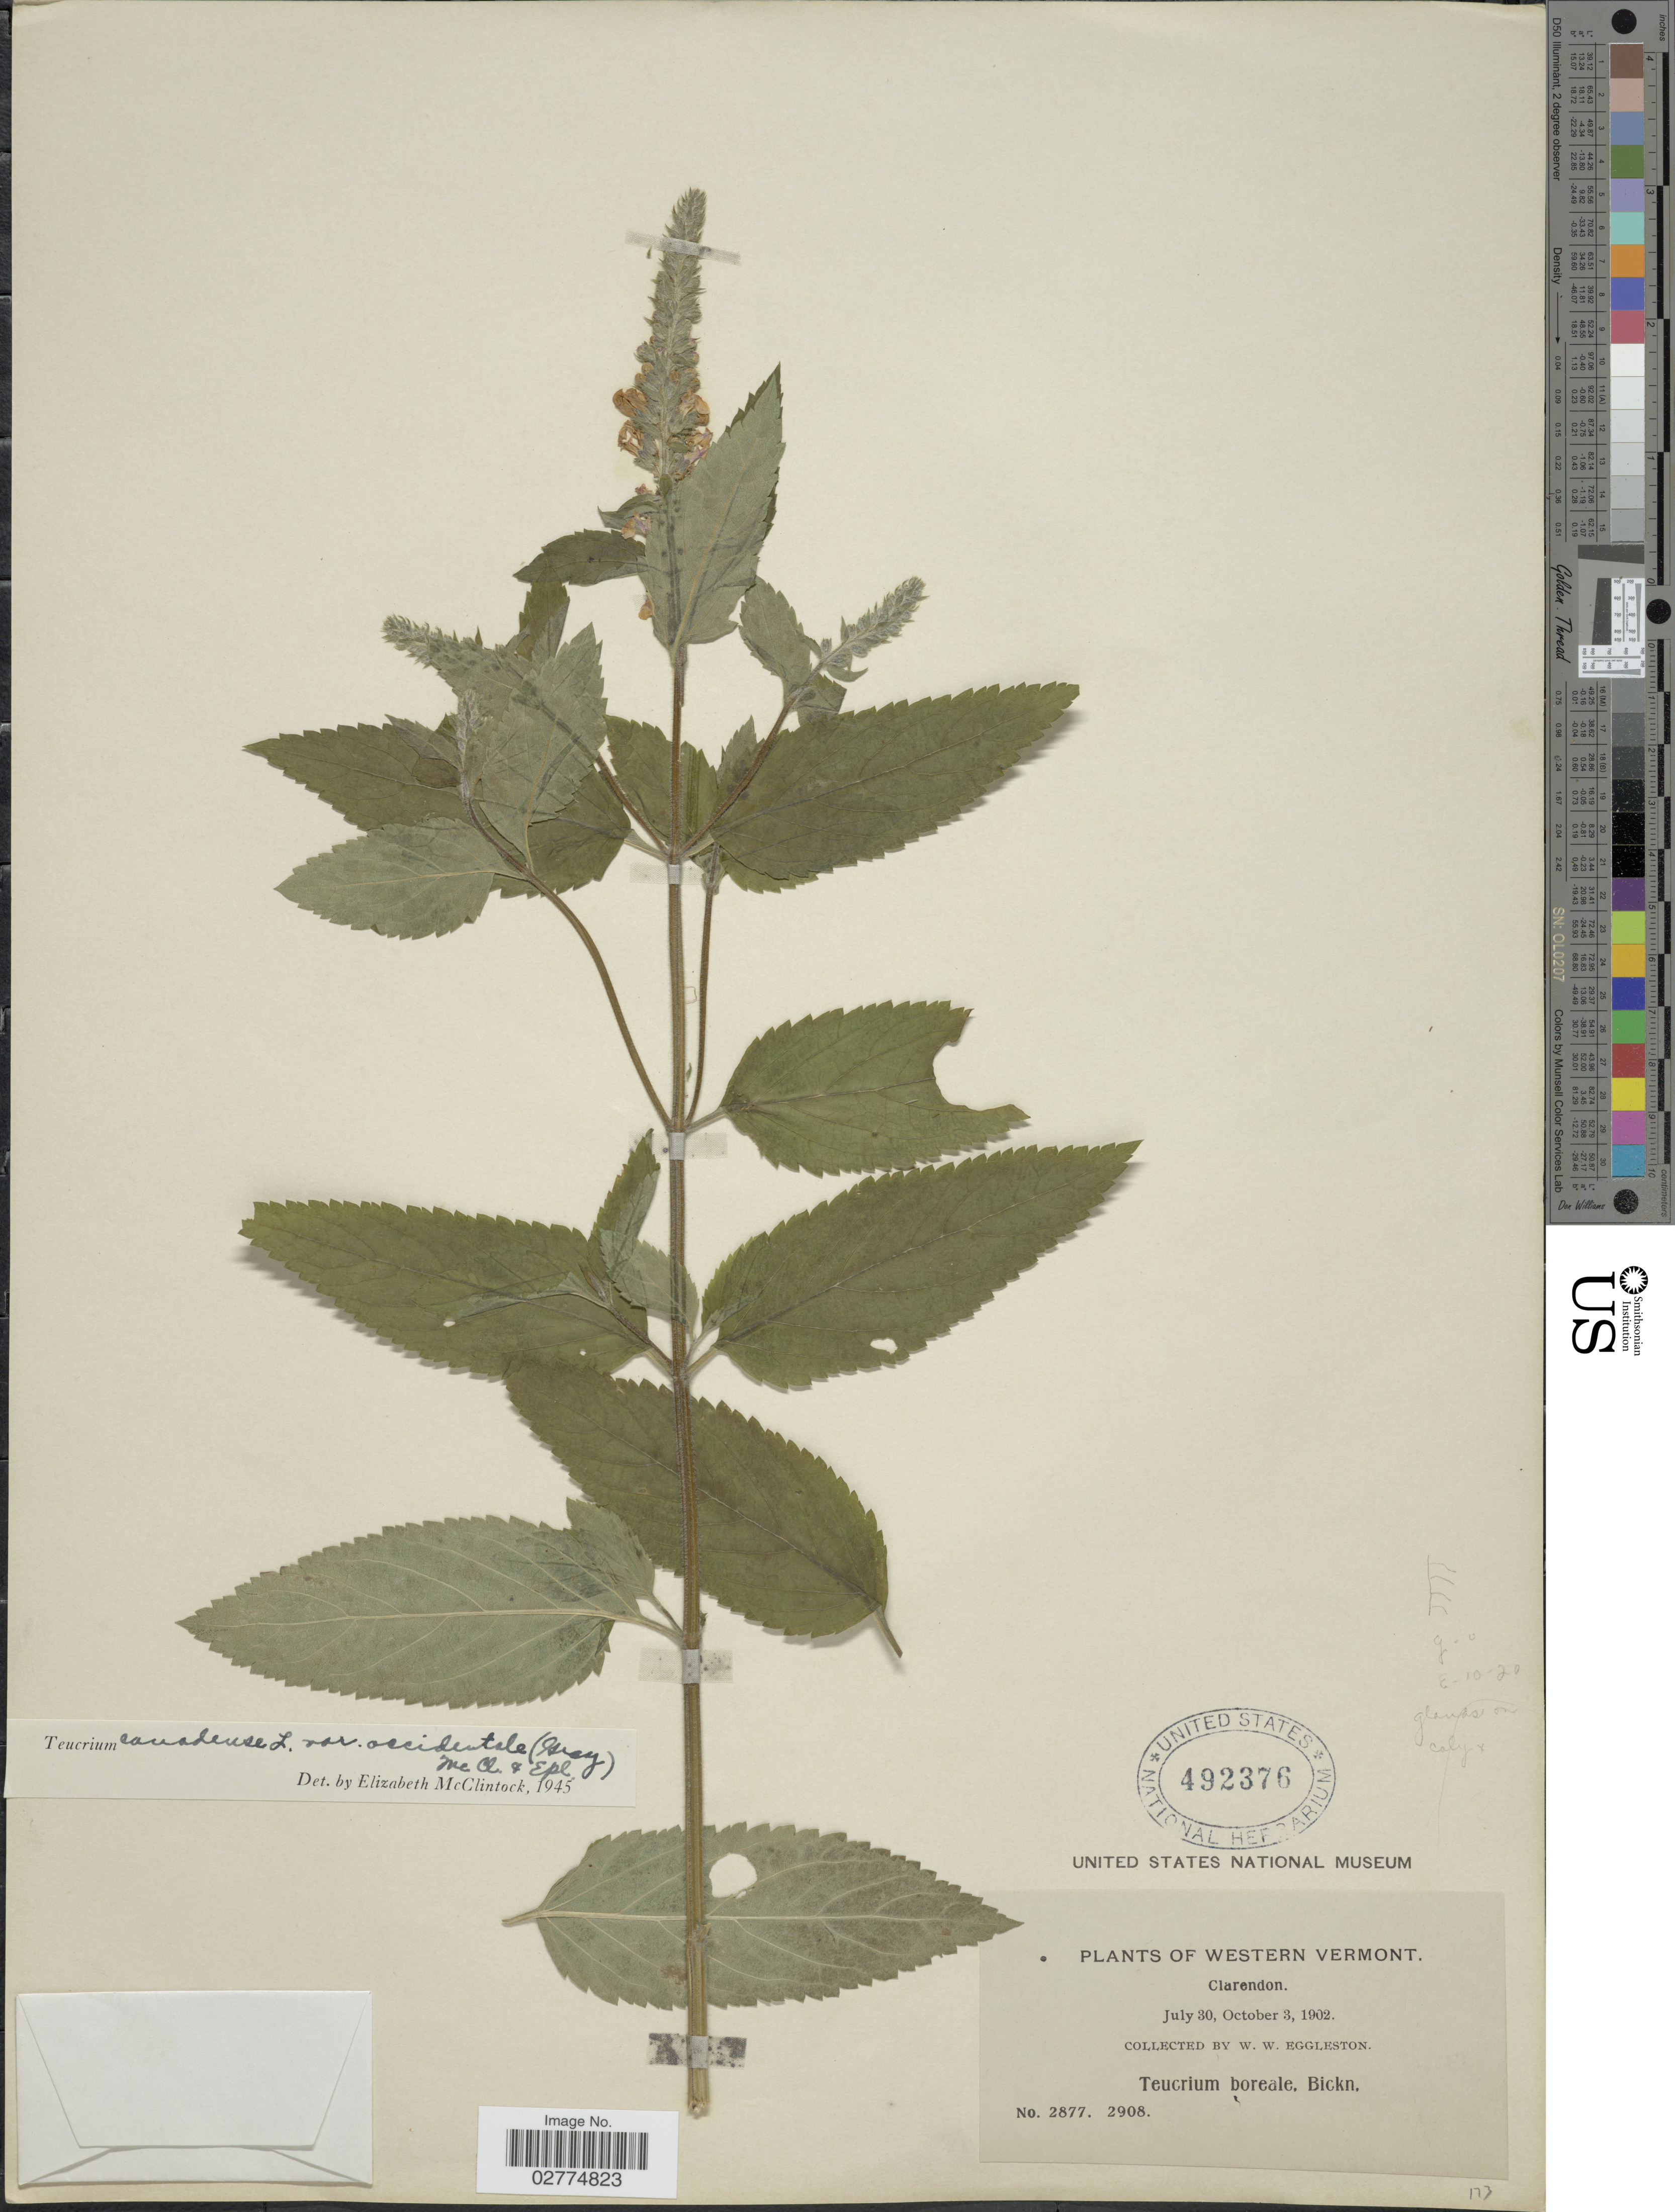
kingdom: Plantae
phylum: Tracheophyta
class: Magnoliopsida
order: Lamiales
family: Lamiaceae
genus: Teucrium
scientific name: Teucrium canadense var. occidentale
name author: (A. Gray) E. M. McClint. & Epling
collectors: W. W. Eggleston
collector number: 2877/2908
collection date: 1902-07-30/1902-10-03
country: United States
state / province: Vermont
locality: Western Vermont, Clarendon.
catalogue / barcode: US 492376